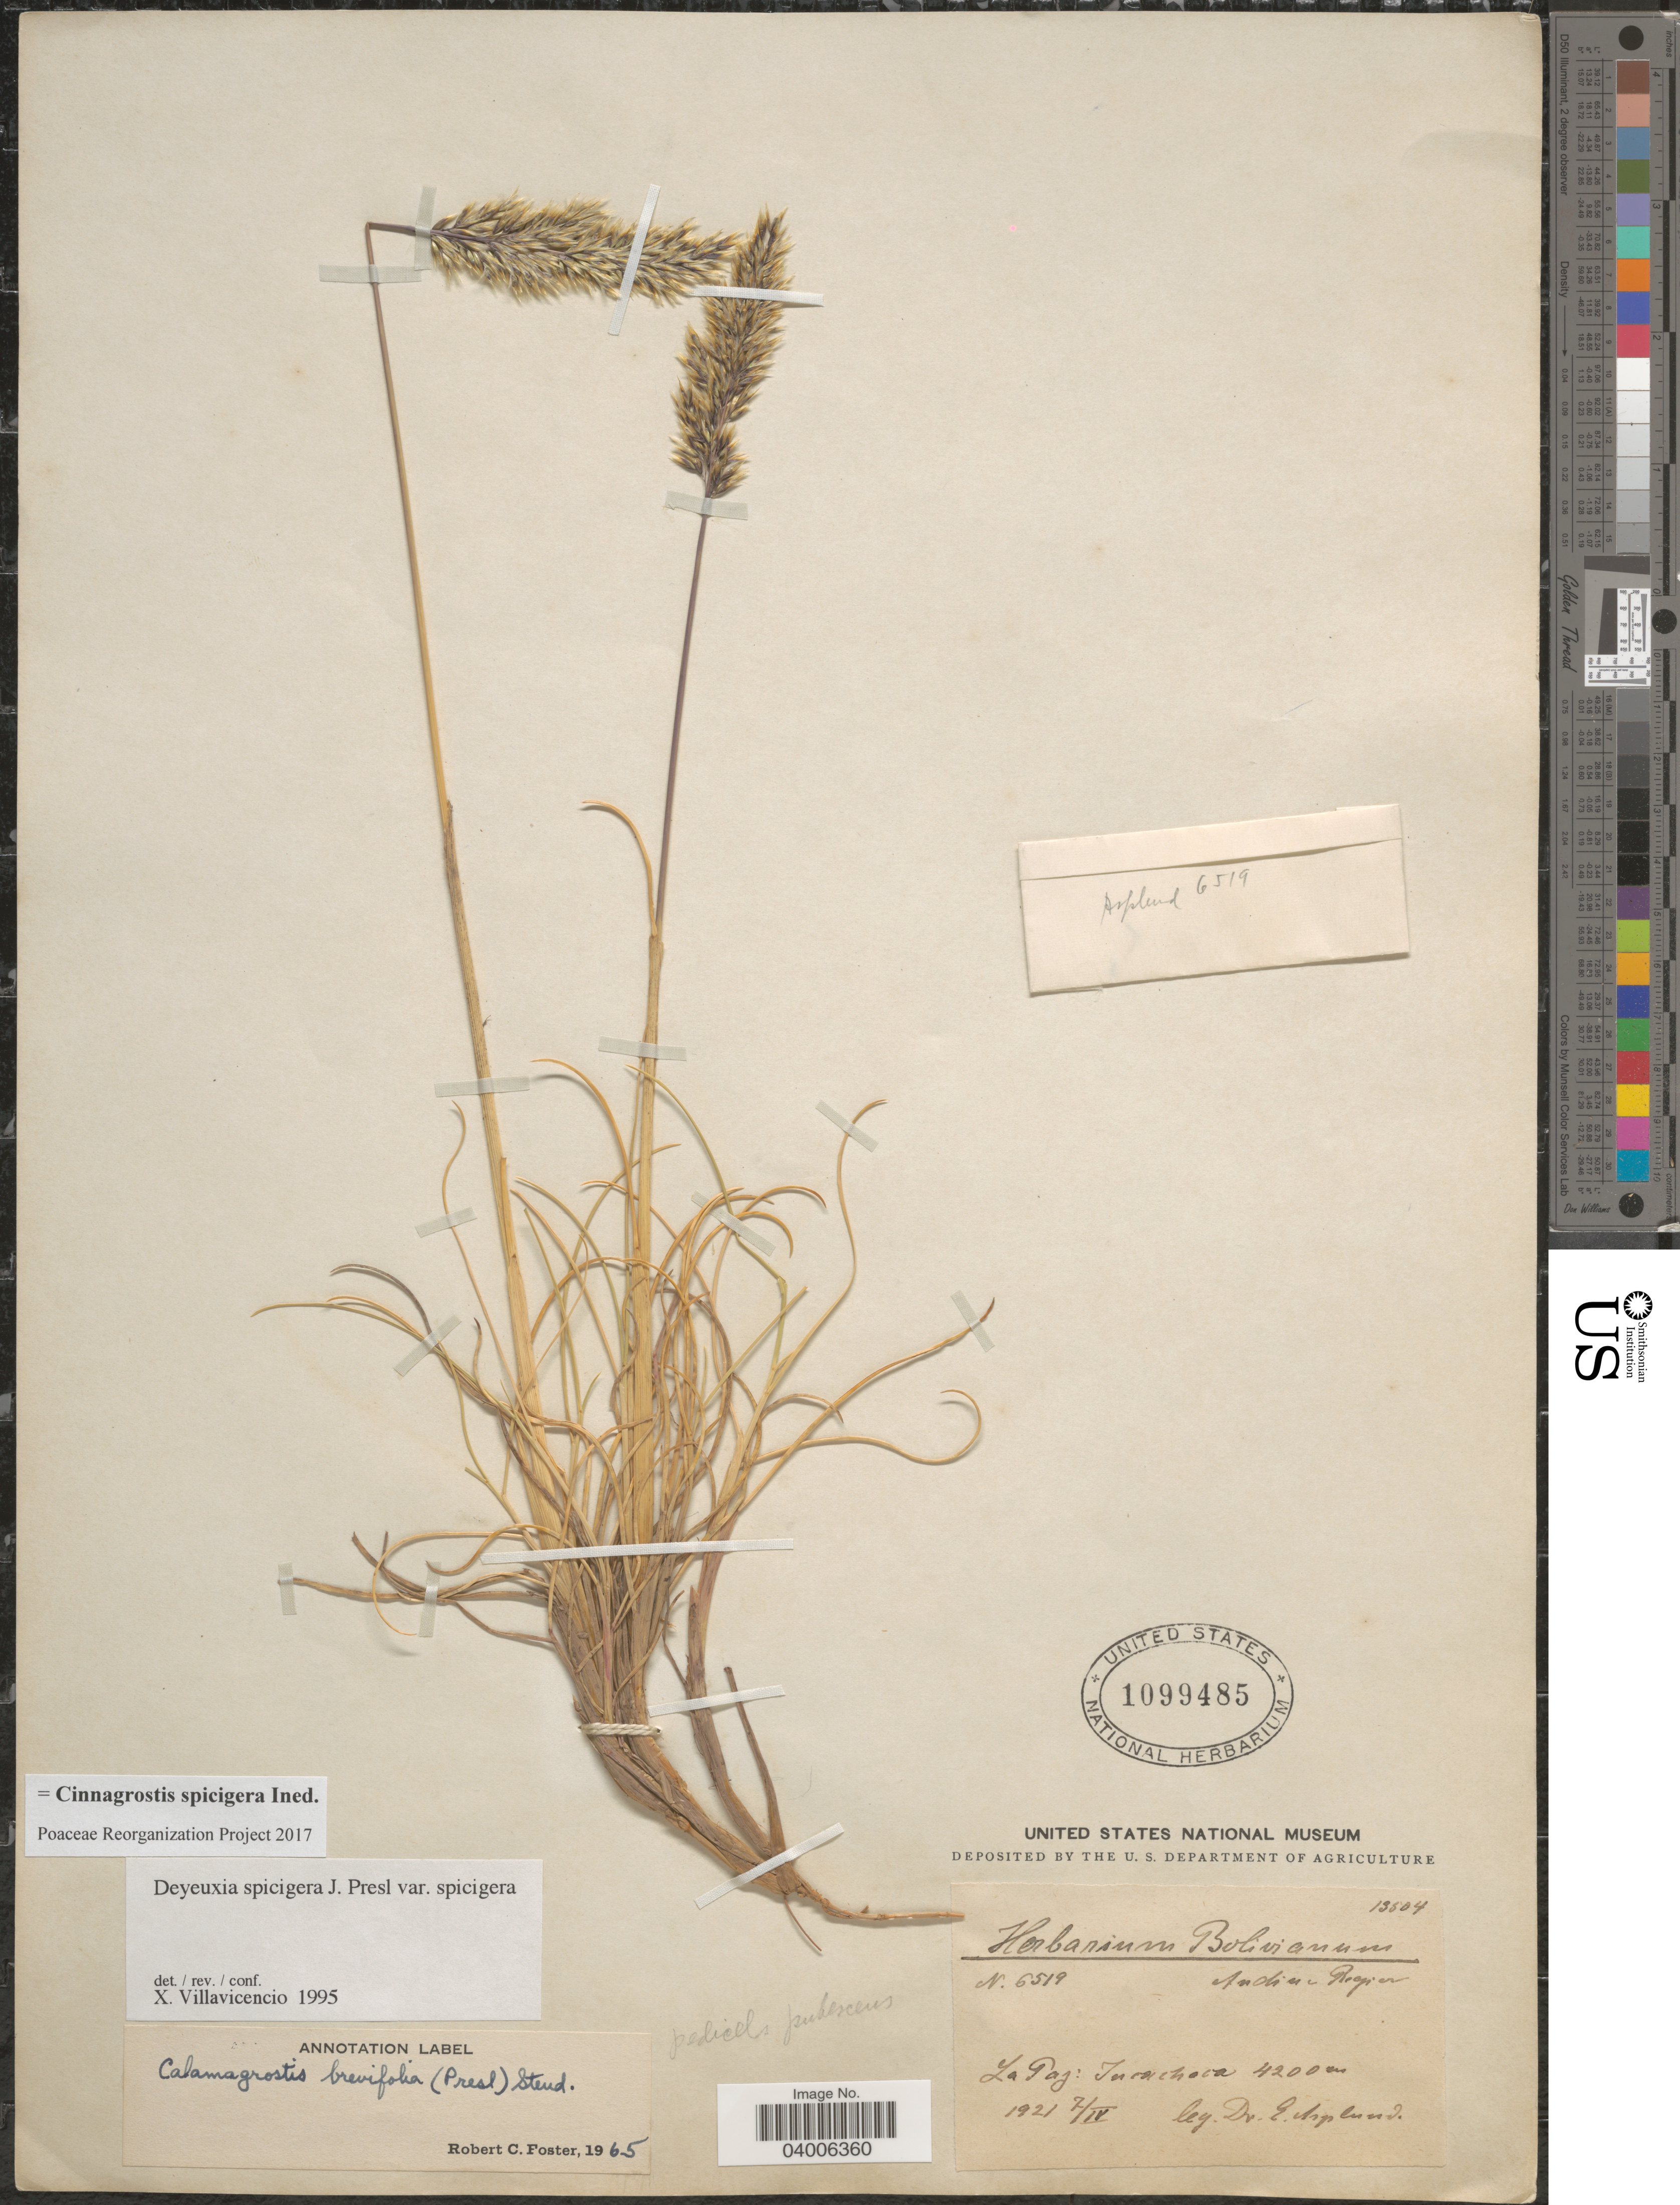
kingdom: Plantae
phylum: Tracheophyta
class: Liliopsida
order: Poales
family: Poaceae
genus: Cinnagrostis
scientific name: Cinnagrostis spicigera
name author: (J. Presl) P.M. Peterson et al.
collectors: E. Asplund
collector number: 6519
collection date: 1921-04-07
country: Bolivia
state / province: La Paz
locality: Andine Region. Turachoca.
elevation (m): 4200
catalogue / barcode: US 1099485